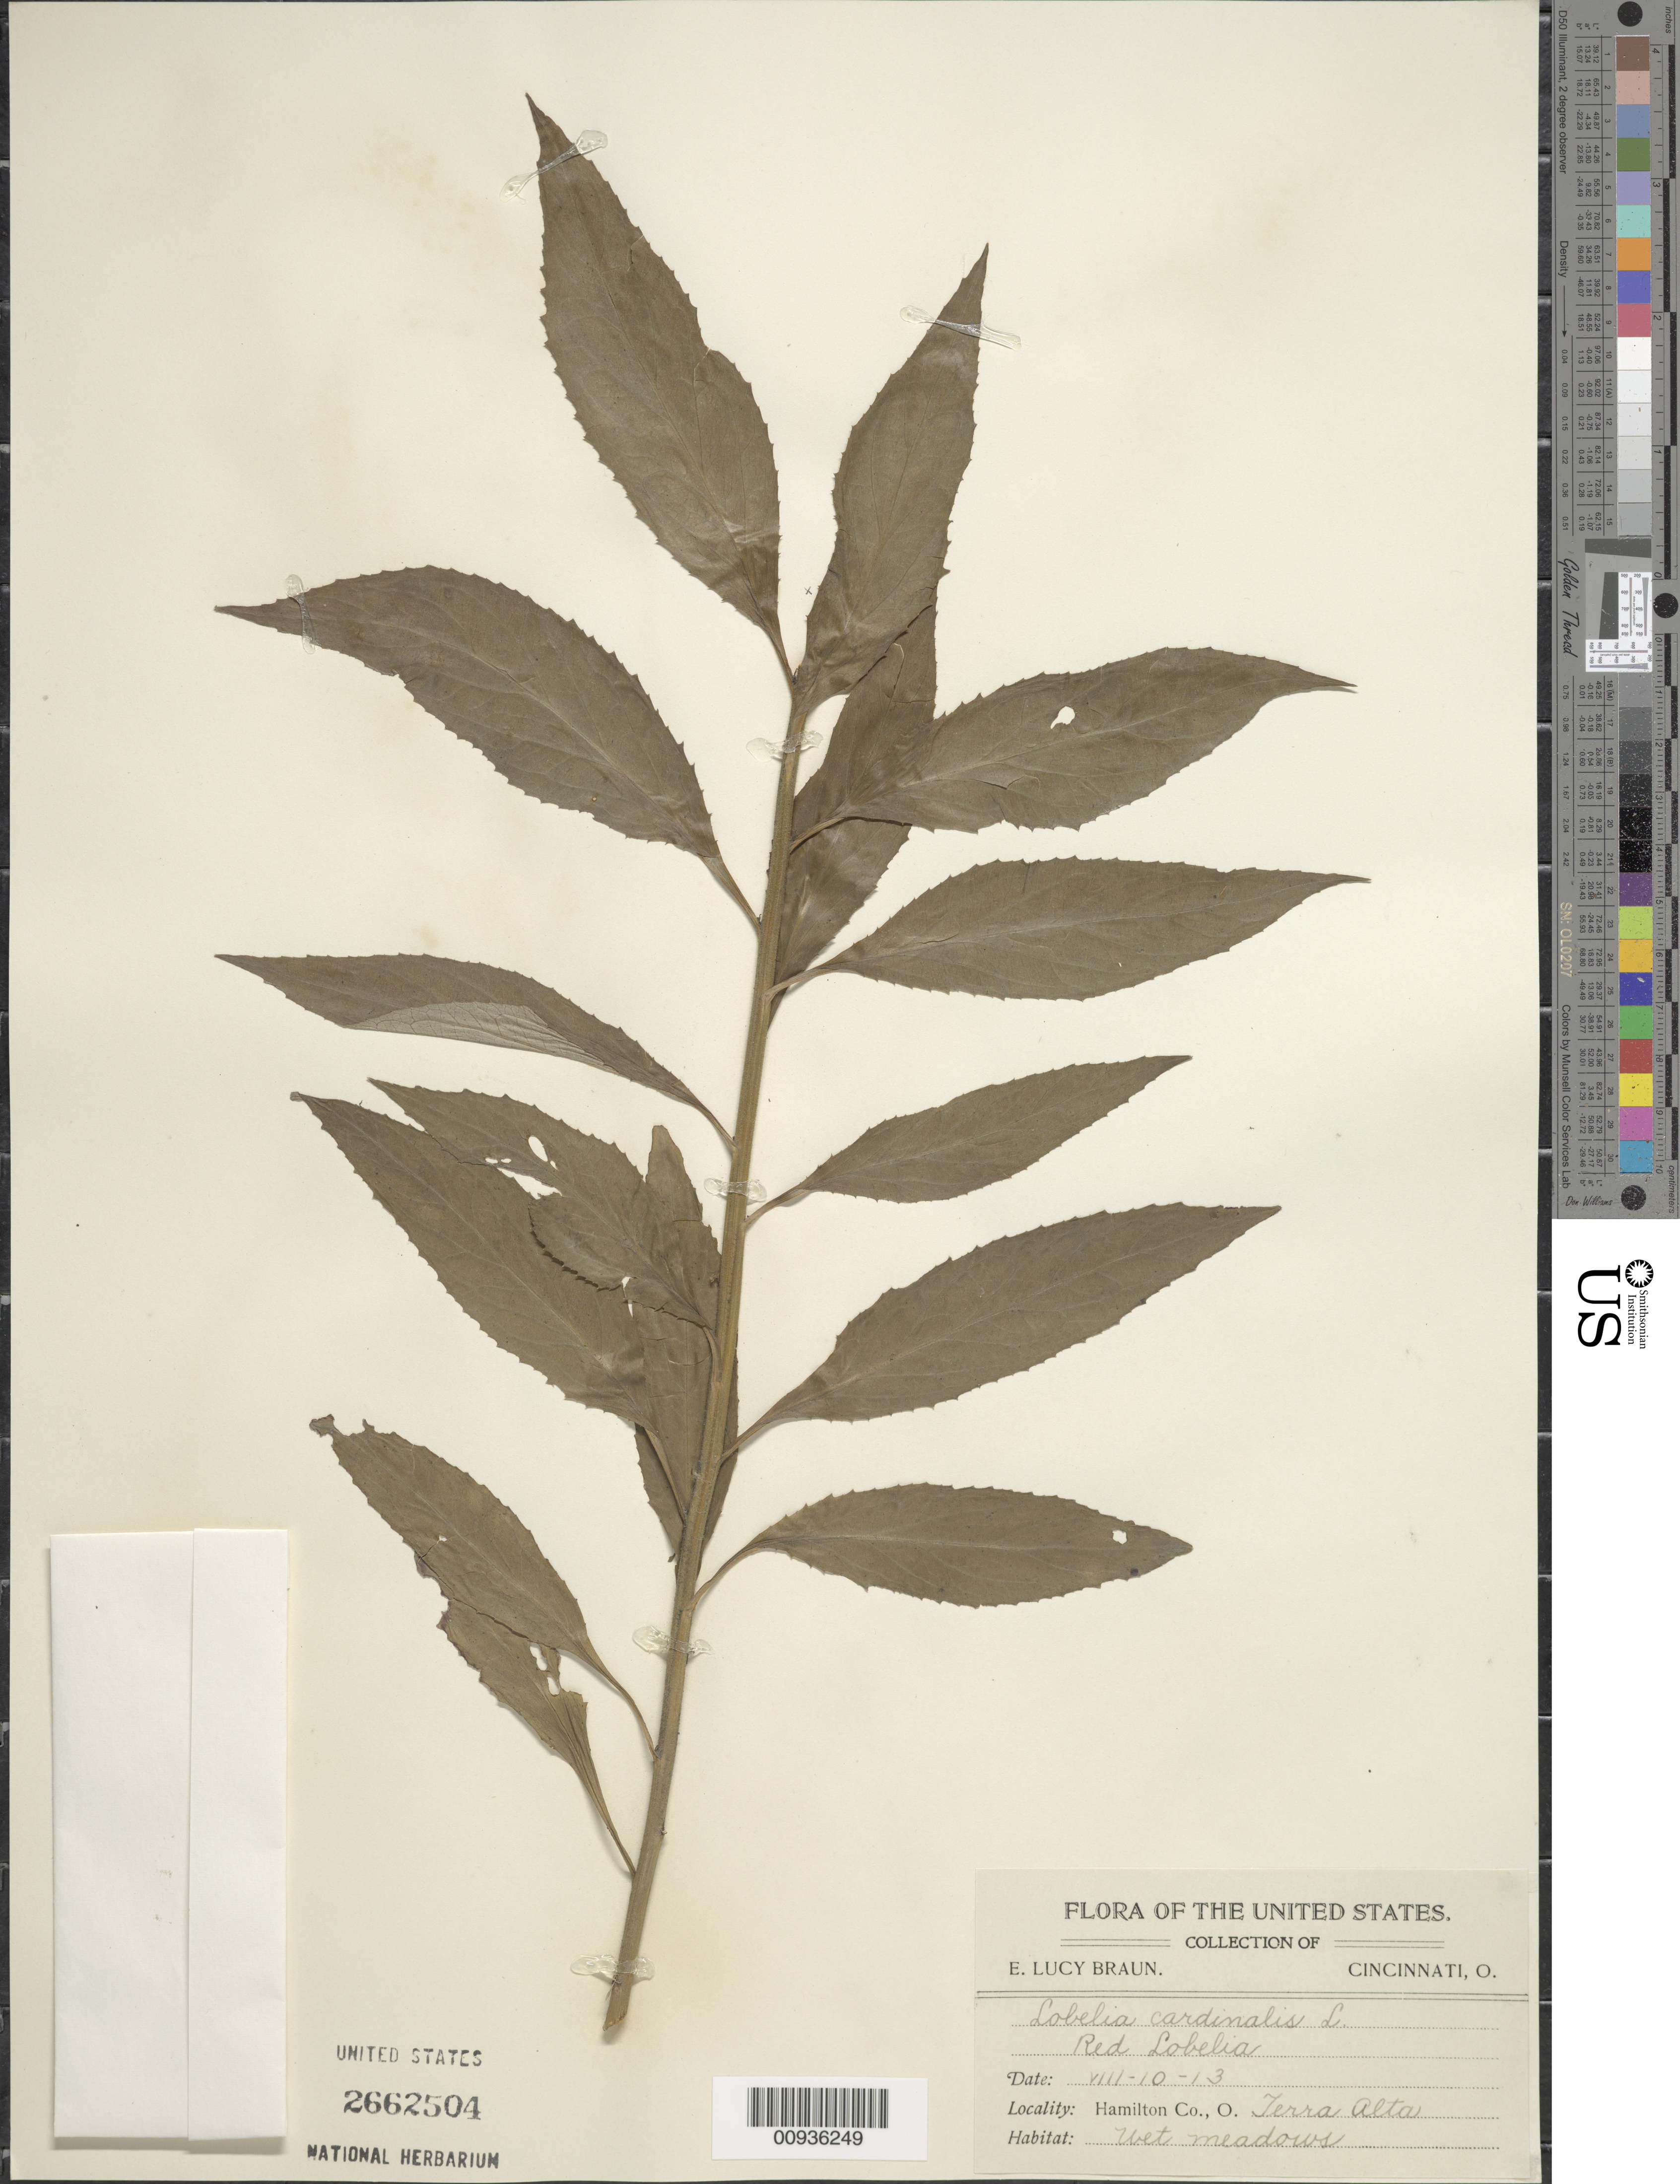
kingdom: Plantae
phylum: Tracheophyta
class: Magnoliopsida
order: Asterales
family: Campanulaceae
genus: Lobelia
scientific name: Lobelia cardinalis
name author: L.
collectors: E. L. Braun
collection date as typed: VIII - 10 - 13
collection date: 1913-08-10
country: United States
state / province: Ohio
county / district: Hamilton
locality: Terra Alta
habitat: wet meadows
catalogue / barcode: US 2662504